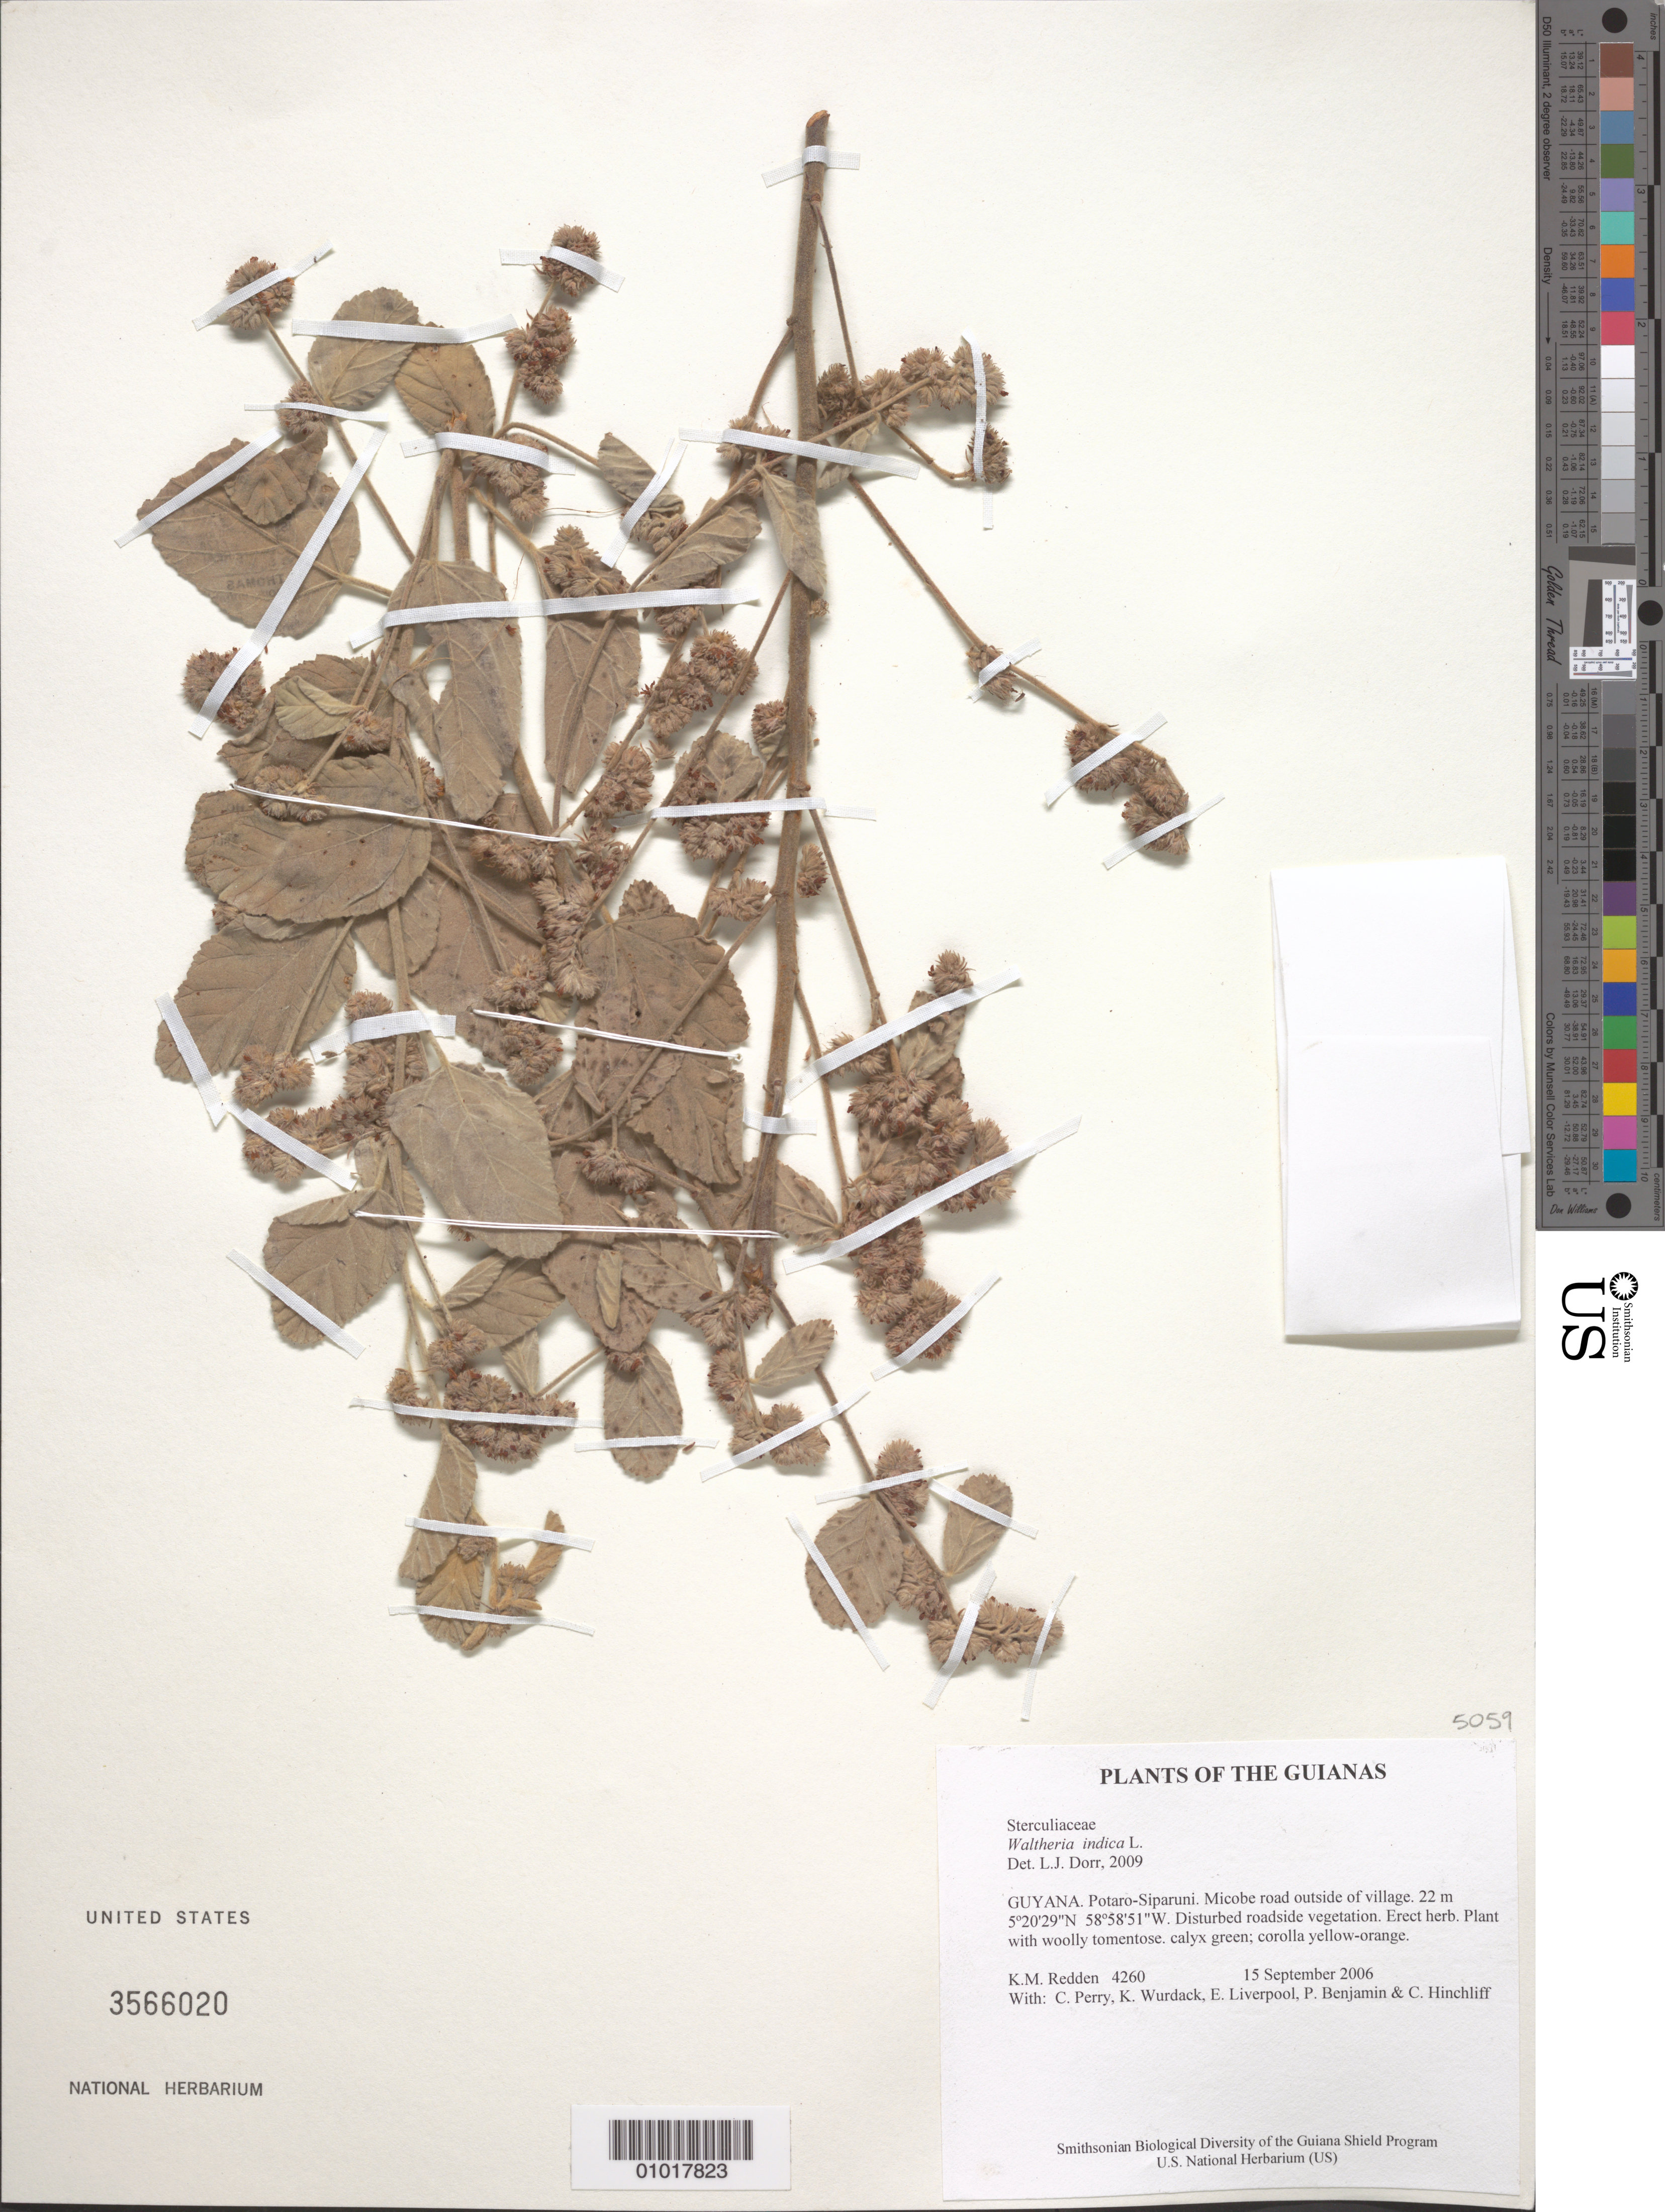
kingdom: Plantae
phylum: Tracheophyta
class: Magnoliopsida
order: Malvales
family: Malvaceae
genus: Waltheria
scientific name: Waltheria indica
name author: L.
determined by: Dorr, L. J., (BOT), Smithsonian Institution - National Museum of Natural History (UNITED STATES)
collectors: K. M. Redden, C. Perry, K. Wurdack, E. Liverpool, P. Benjamin & C. E. Hinchliff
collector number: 4260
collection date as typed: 15 September 2006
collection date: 2006-09-15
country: Guyana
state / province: Potaro-Siparuni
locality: Micobe road outside of village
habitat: Disturbed roadside vegetation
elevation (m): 22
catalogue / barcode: US 3566020